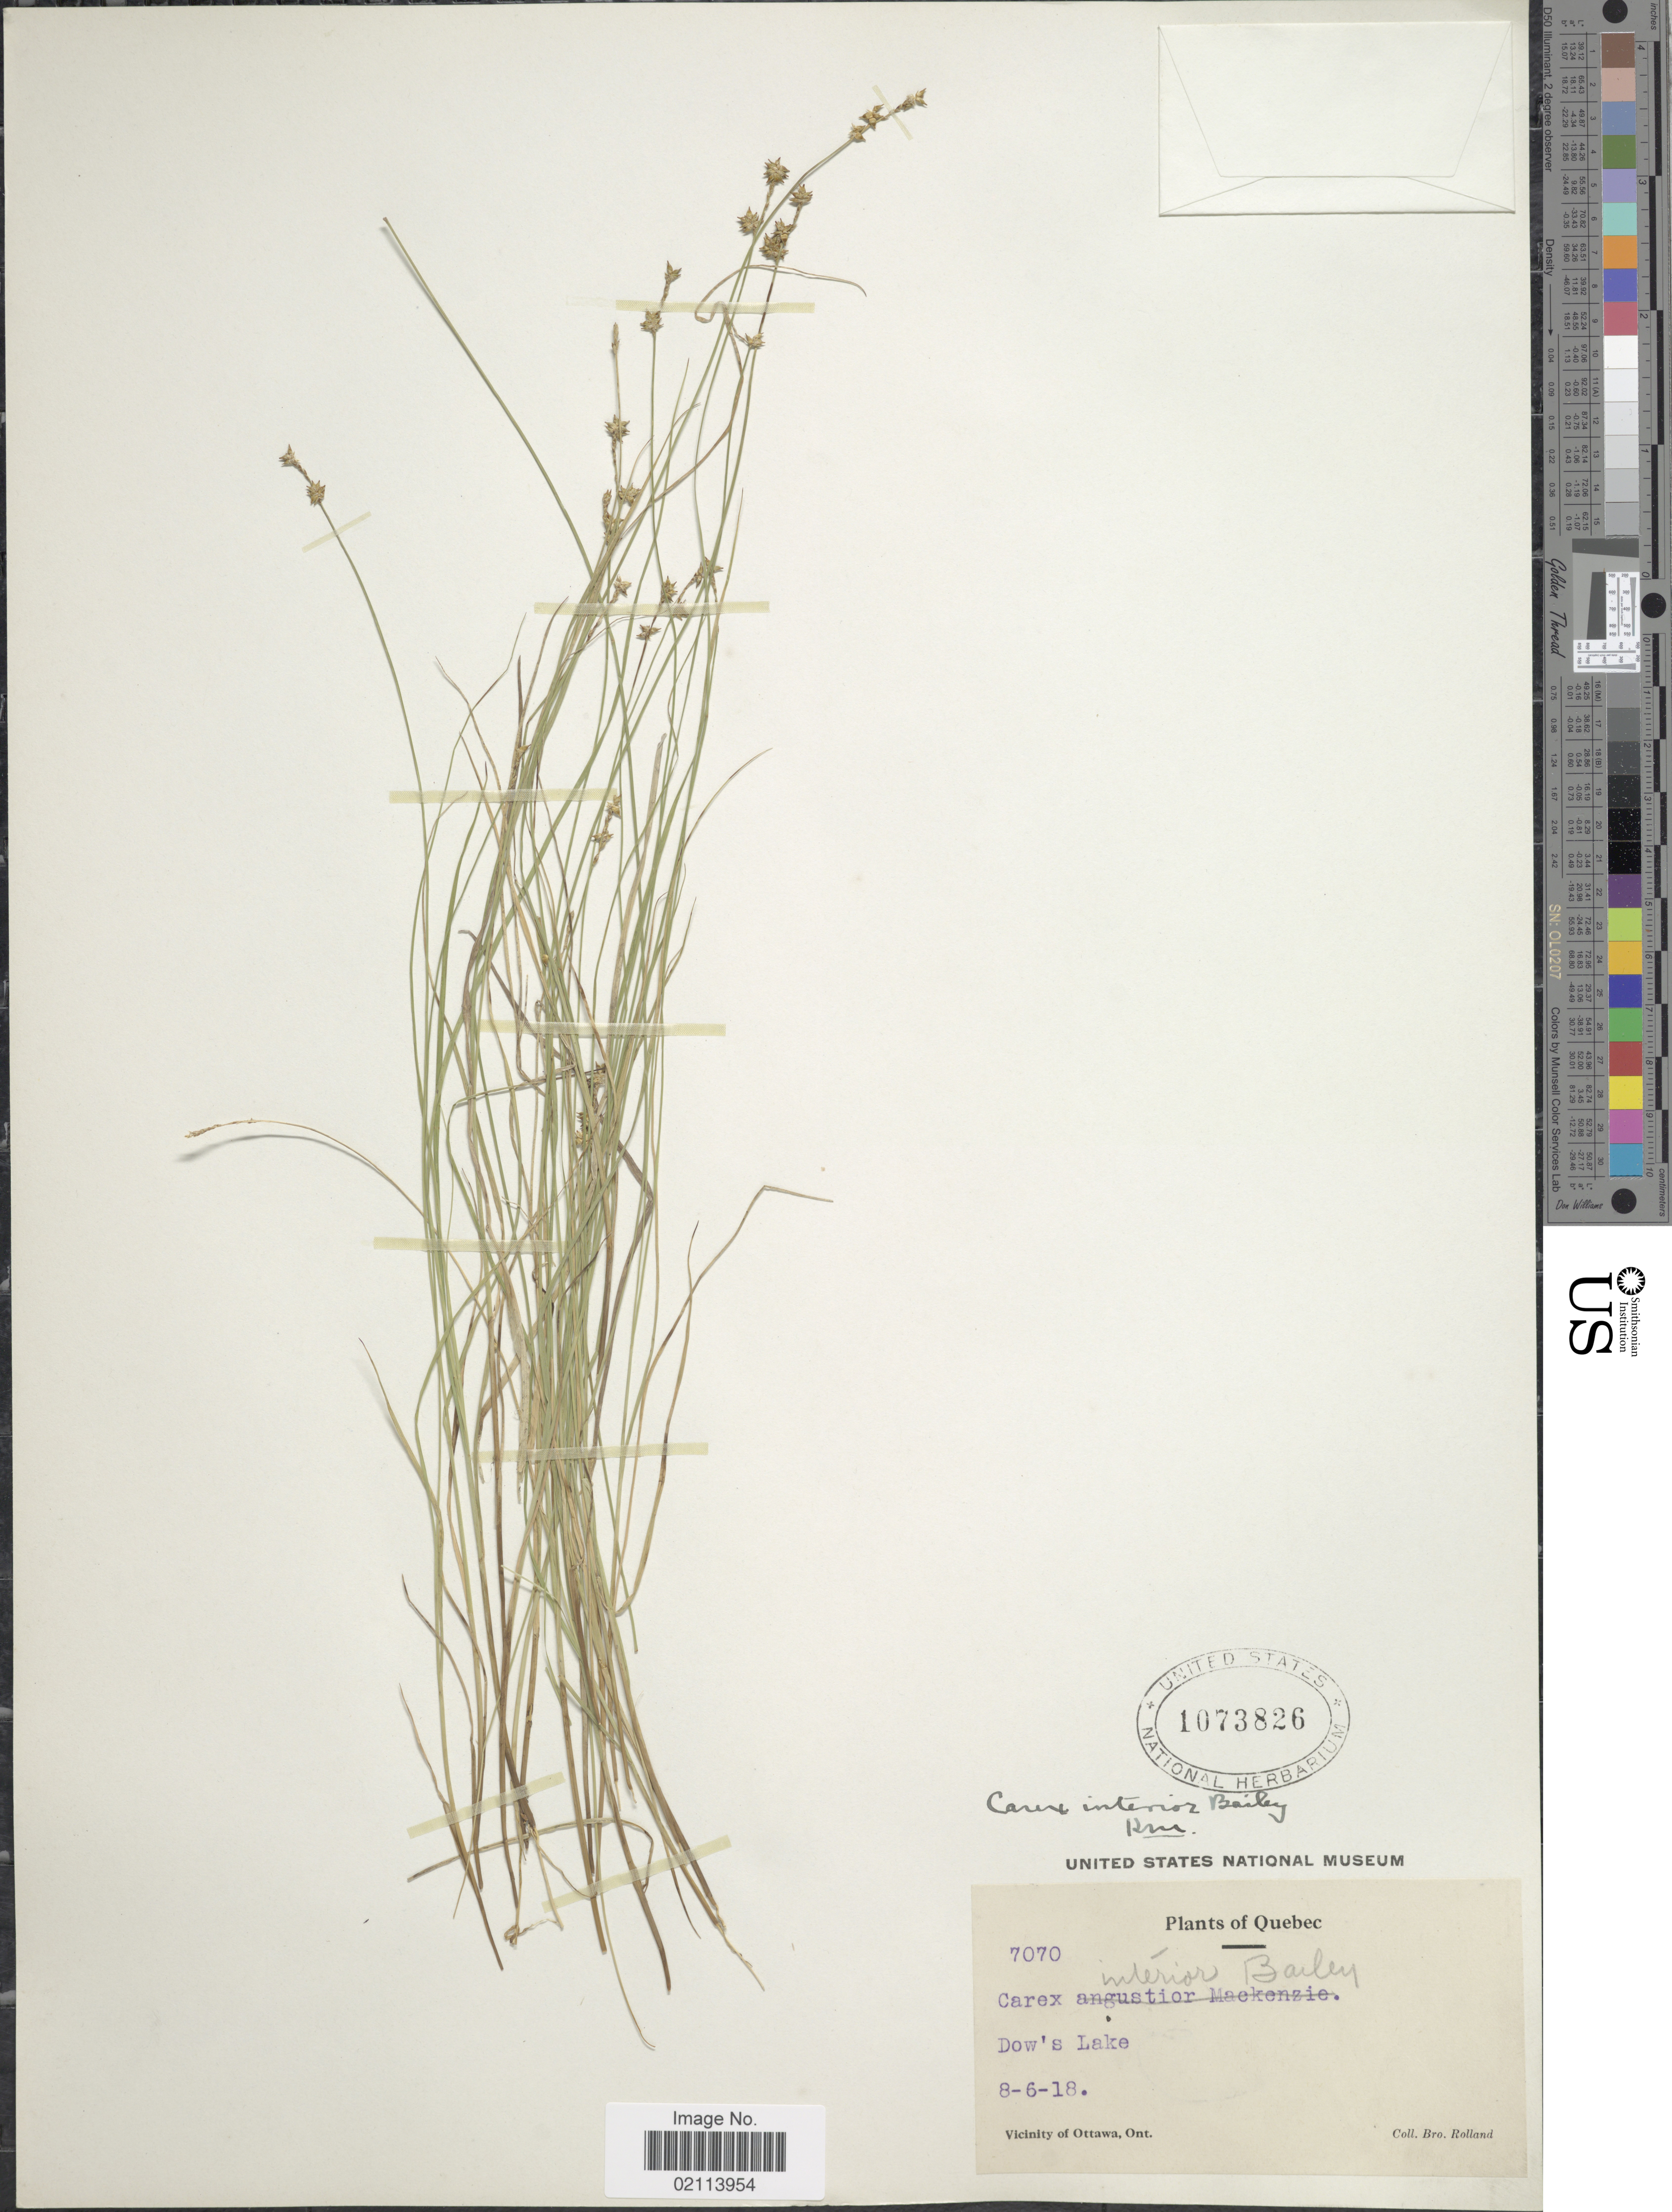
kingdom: Plantae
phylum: Tracheophyta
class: Liliopsida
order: Poales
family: Cyperaceae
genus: Carex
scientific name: Carex interior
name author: L.H. Bailey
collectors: B. Rolland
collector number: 7070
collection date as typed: Transcribed d/m/y: 8/6/18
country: Canada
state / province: Quebec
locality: Dow's Lake, Vicinity of Ottawa.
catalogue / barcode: US 1073826